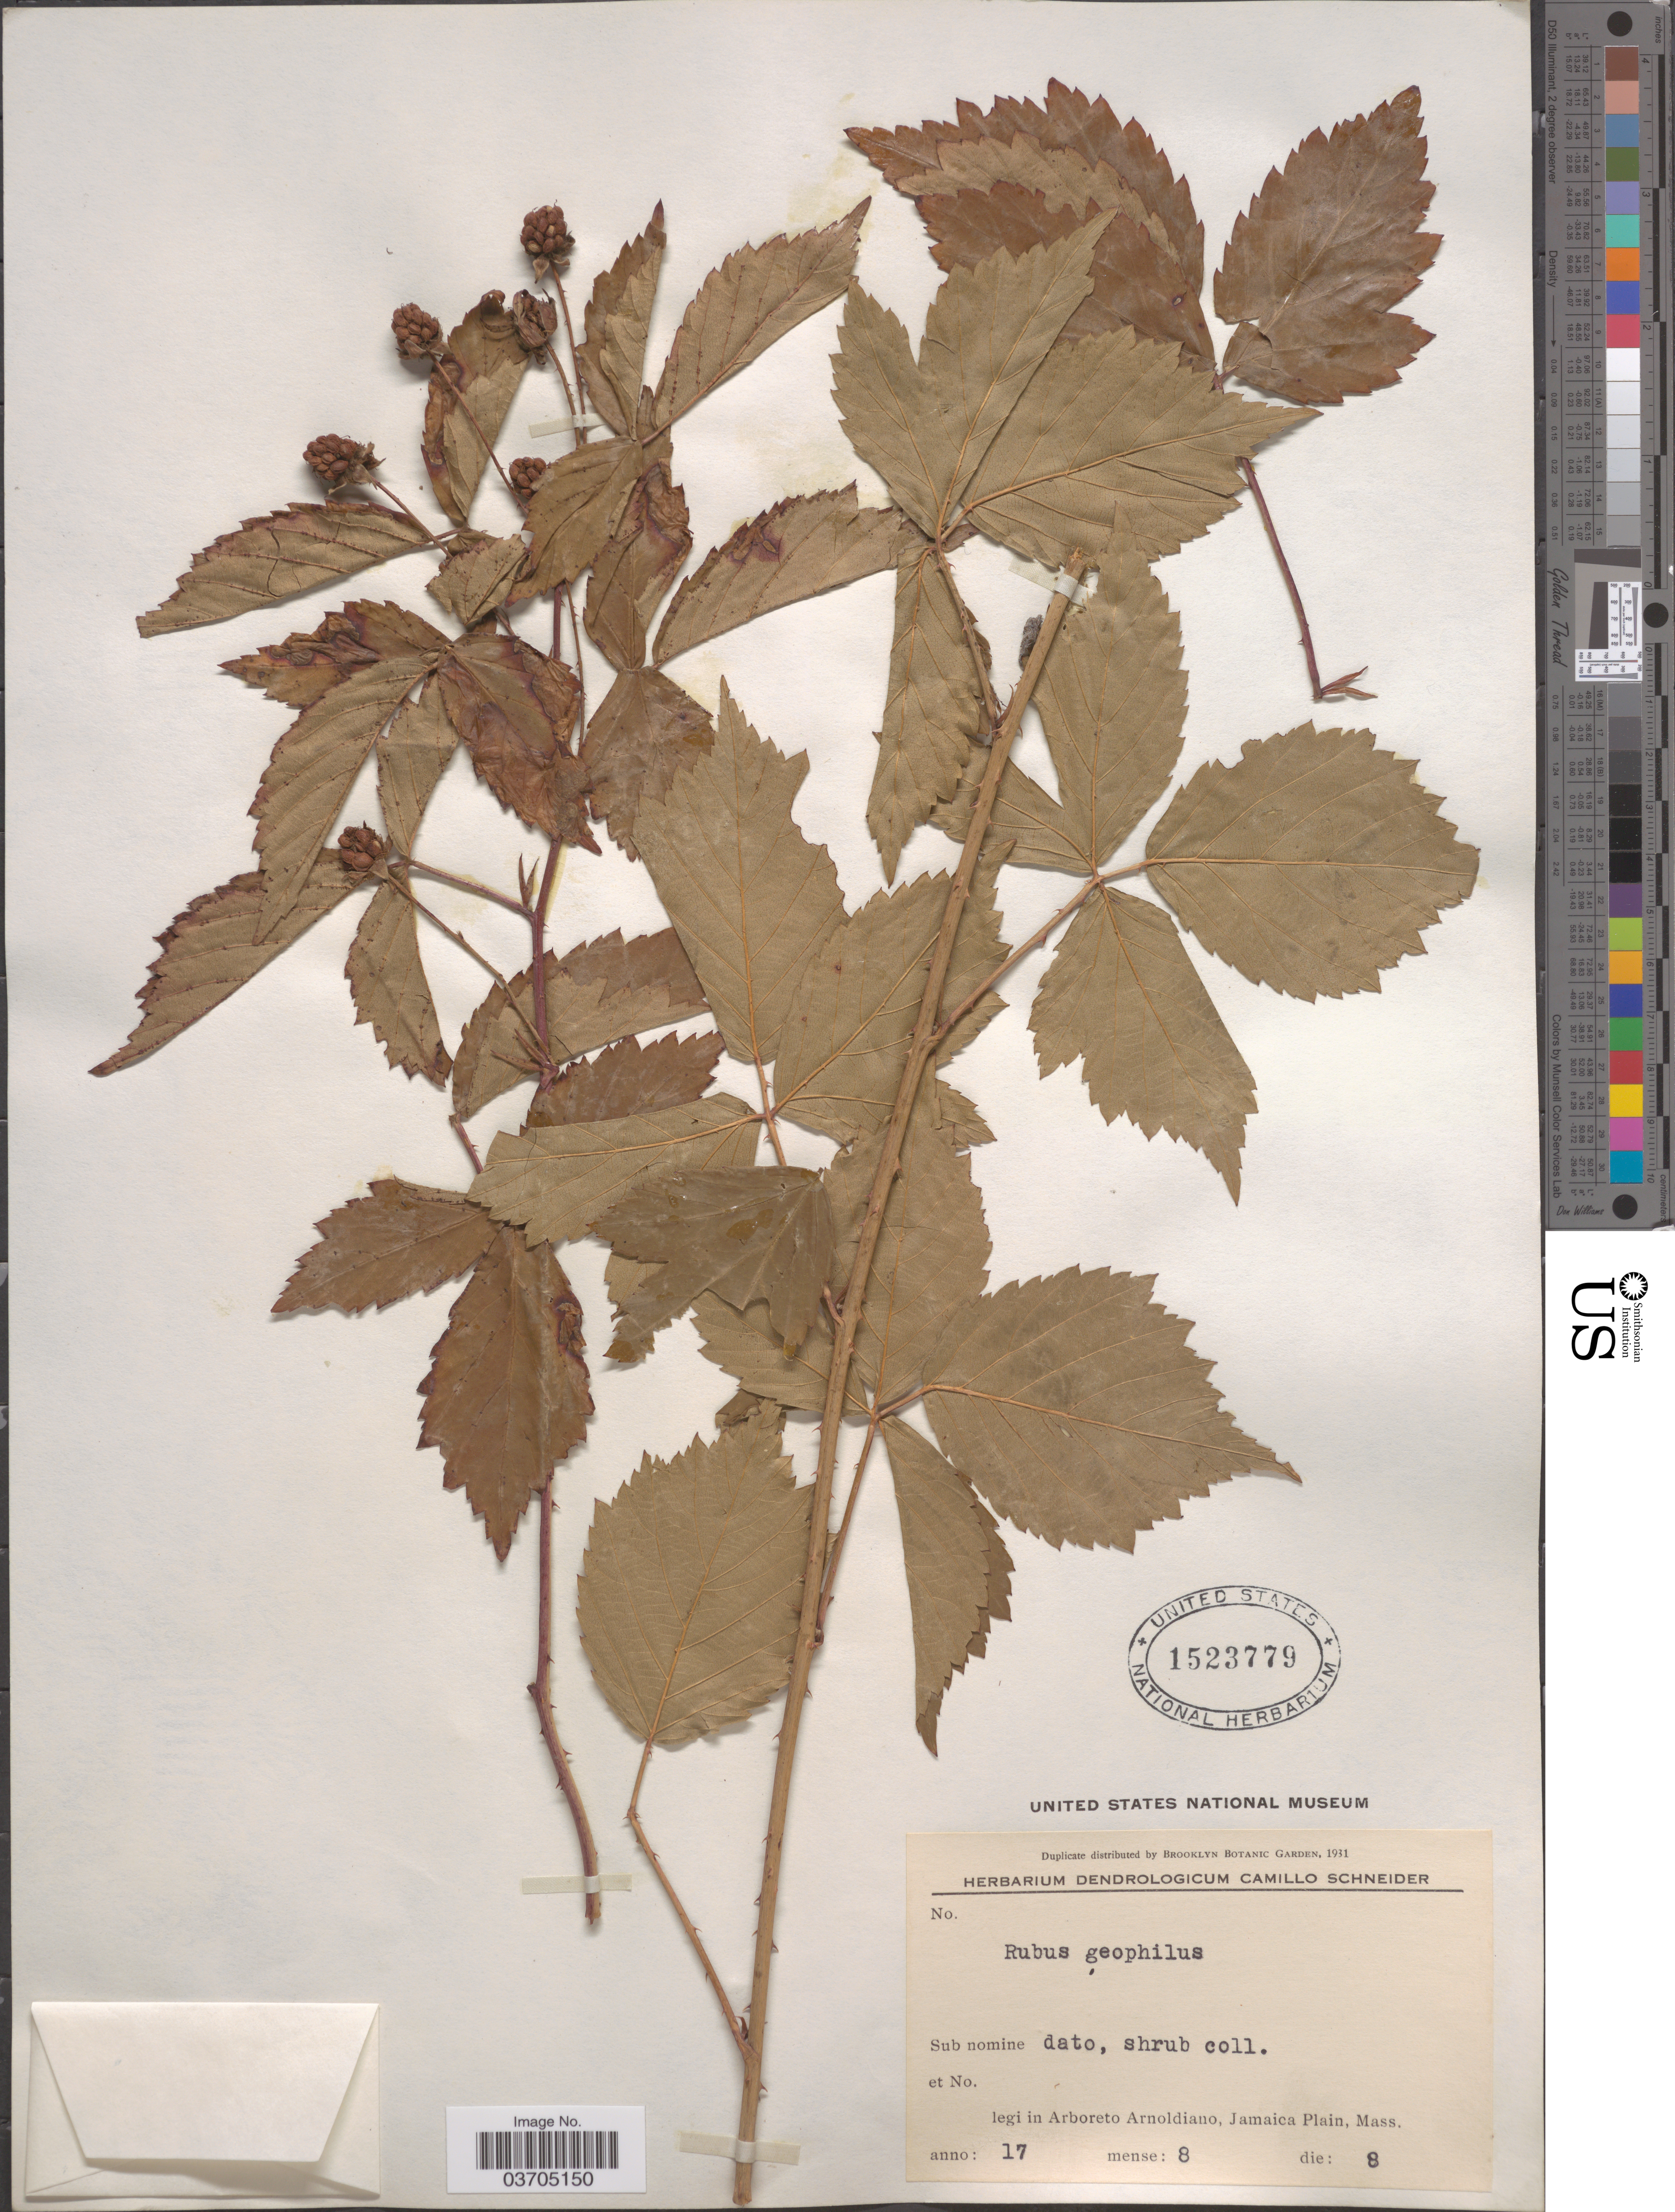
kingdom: Plantae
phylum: Tracheophyta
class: Magnoliopsida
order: Rosales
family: Rosaceae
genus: Rubus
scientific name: Rubus geophilus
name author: Blanch.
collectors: ex herb. Dendrologicum C. Schneider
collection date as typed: Transcribed d/m/y: 8/8/17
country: United States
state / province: Massachusetts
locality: Arboreto Arnoldiano, Jamaica Plain.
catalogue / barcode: US 1523779